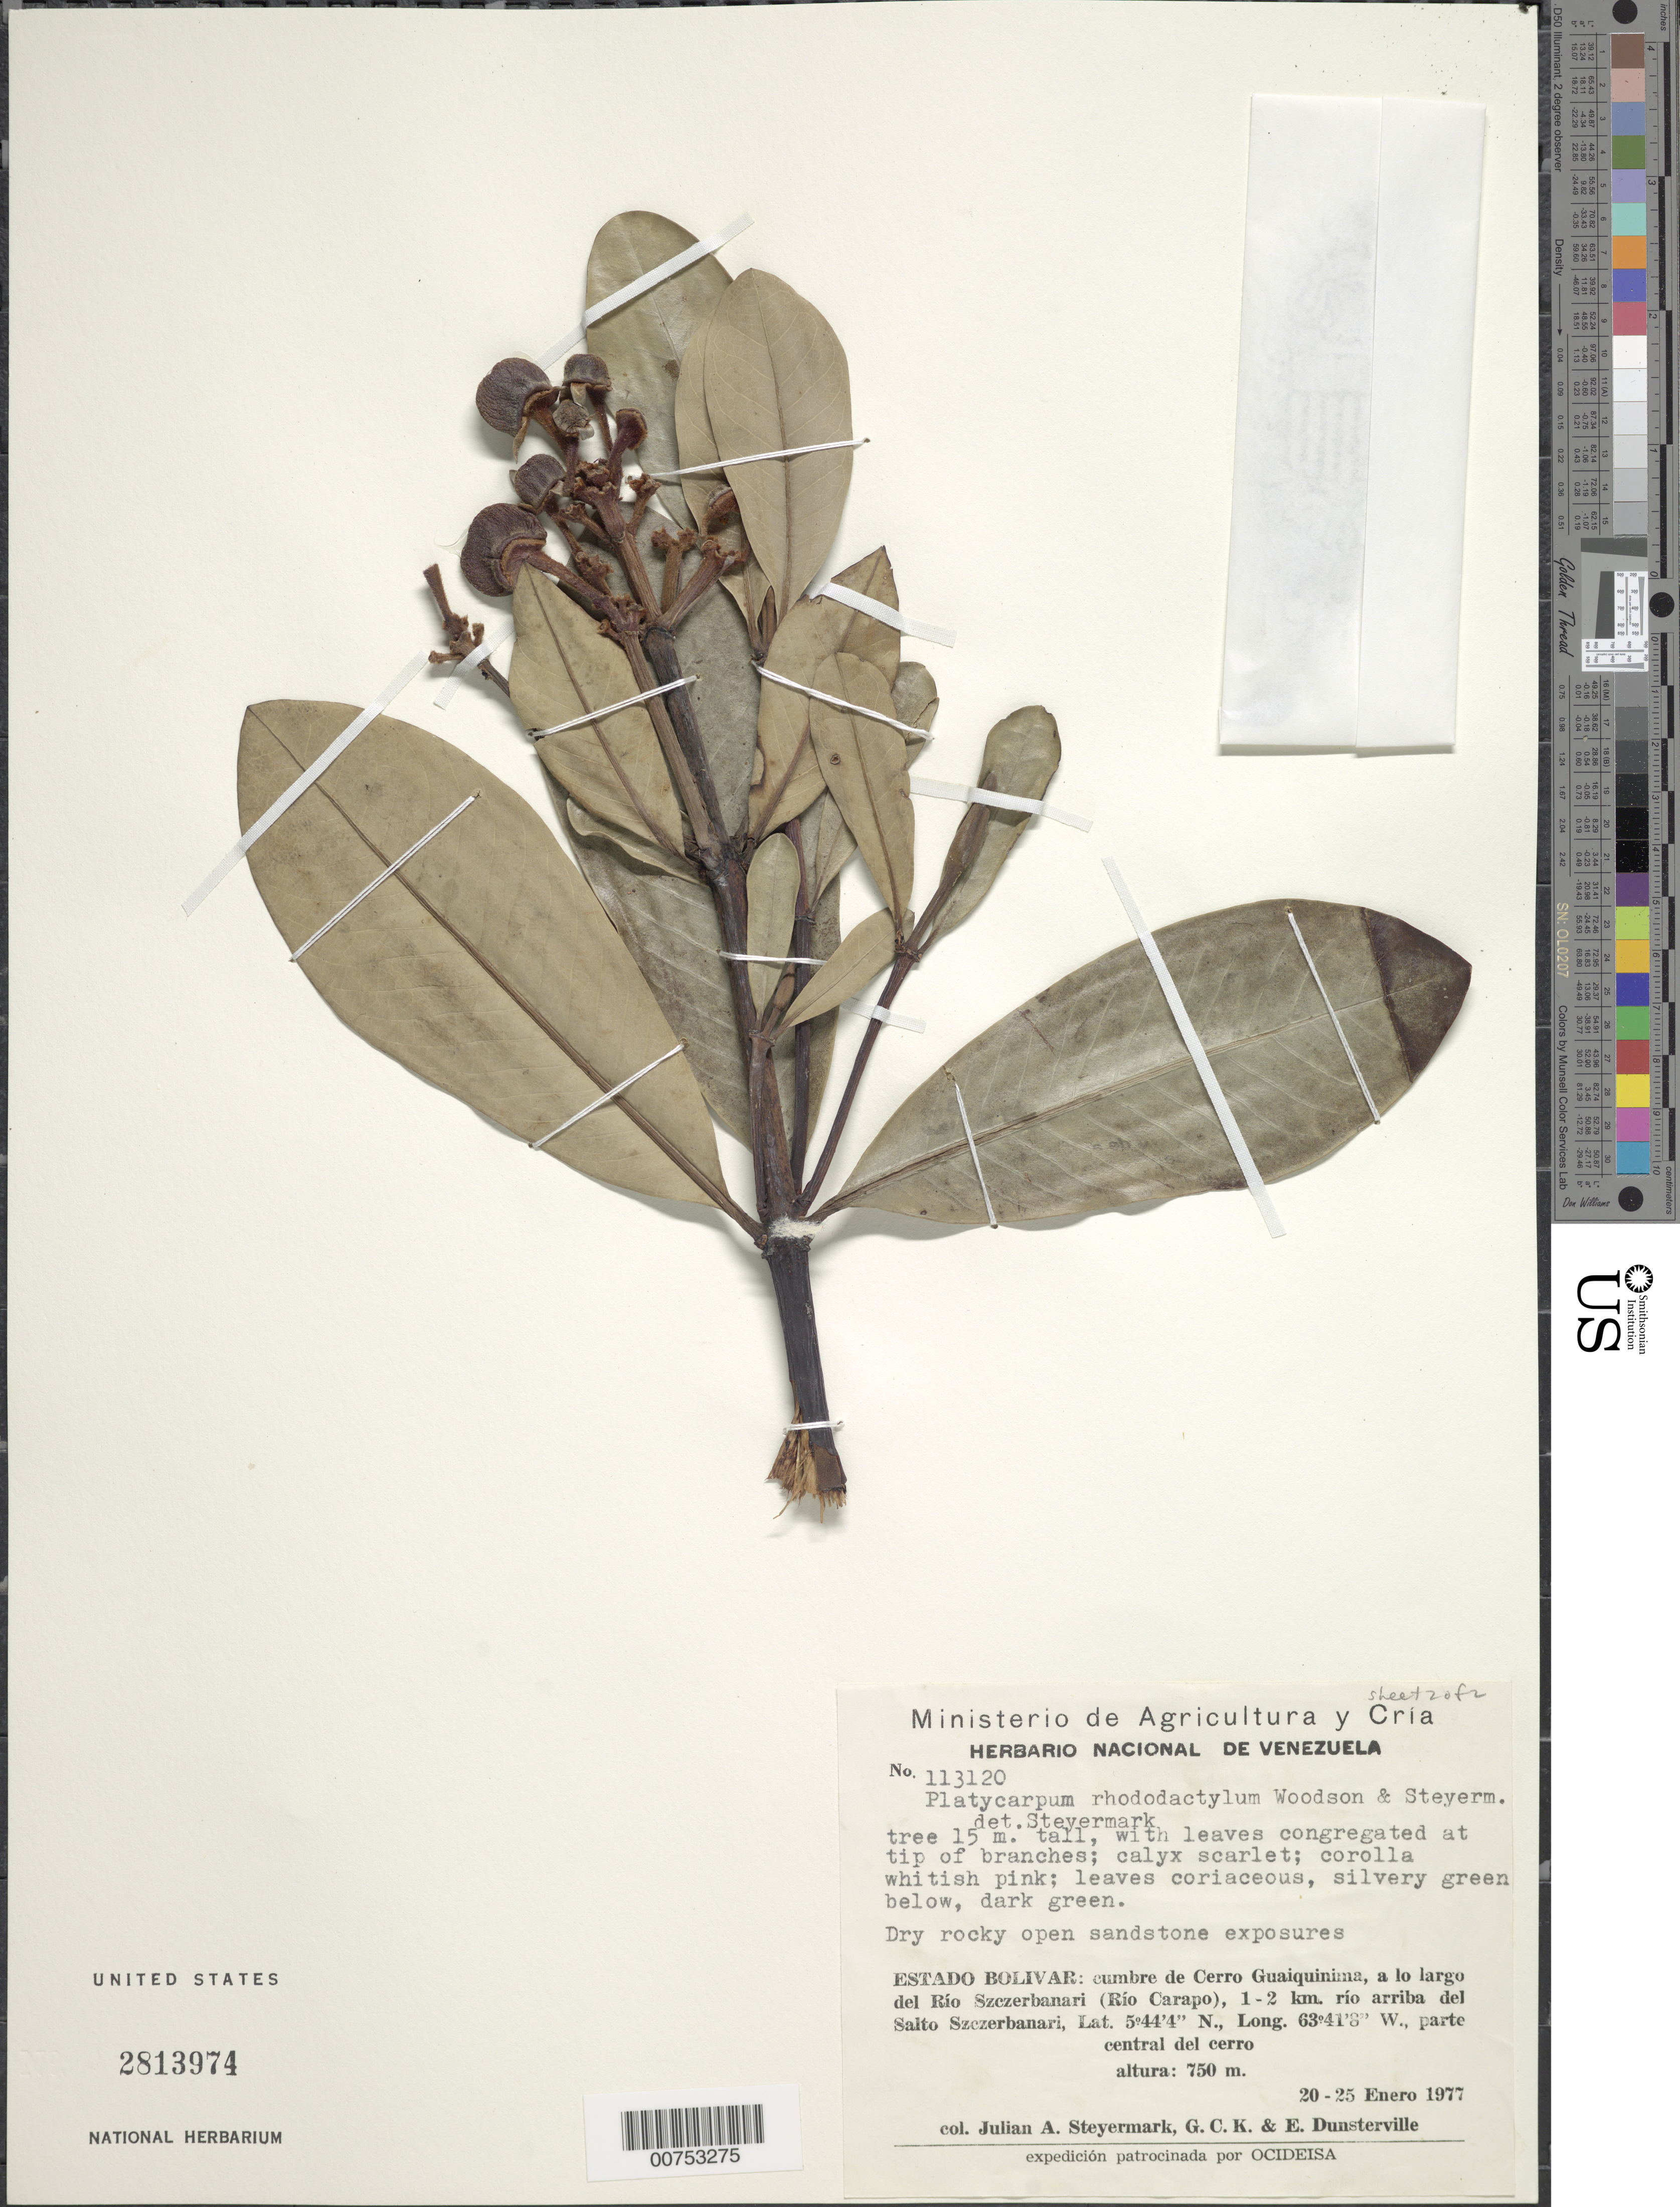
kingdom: Plantae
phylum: Tracheophyta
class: Magnoliopsida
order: Gentianales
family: Rubiaceae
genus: Platycarpum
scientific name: Platycarpum rhododactylum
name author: Woodson & Steyerm.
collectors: J. Steyermark, G. C. K. Dunsterville & E. Dunsterville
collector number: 113120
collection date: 1977-01-20/1977-01-25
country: Venezuela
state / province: Bolivar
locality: cumbre de Cerro Guaiquinima, a lo largo del Rio Szczerbanari (Rio Carapo) 1-2 km. rio arriba del Salto Rio Szczerbanari, parte central del cerro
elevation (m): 750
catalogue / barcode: US 2813974